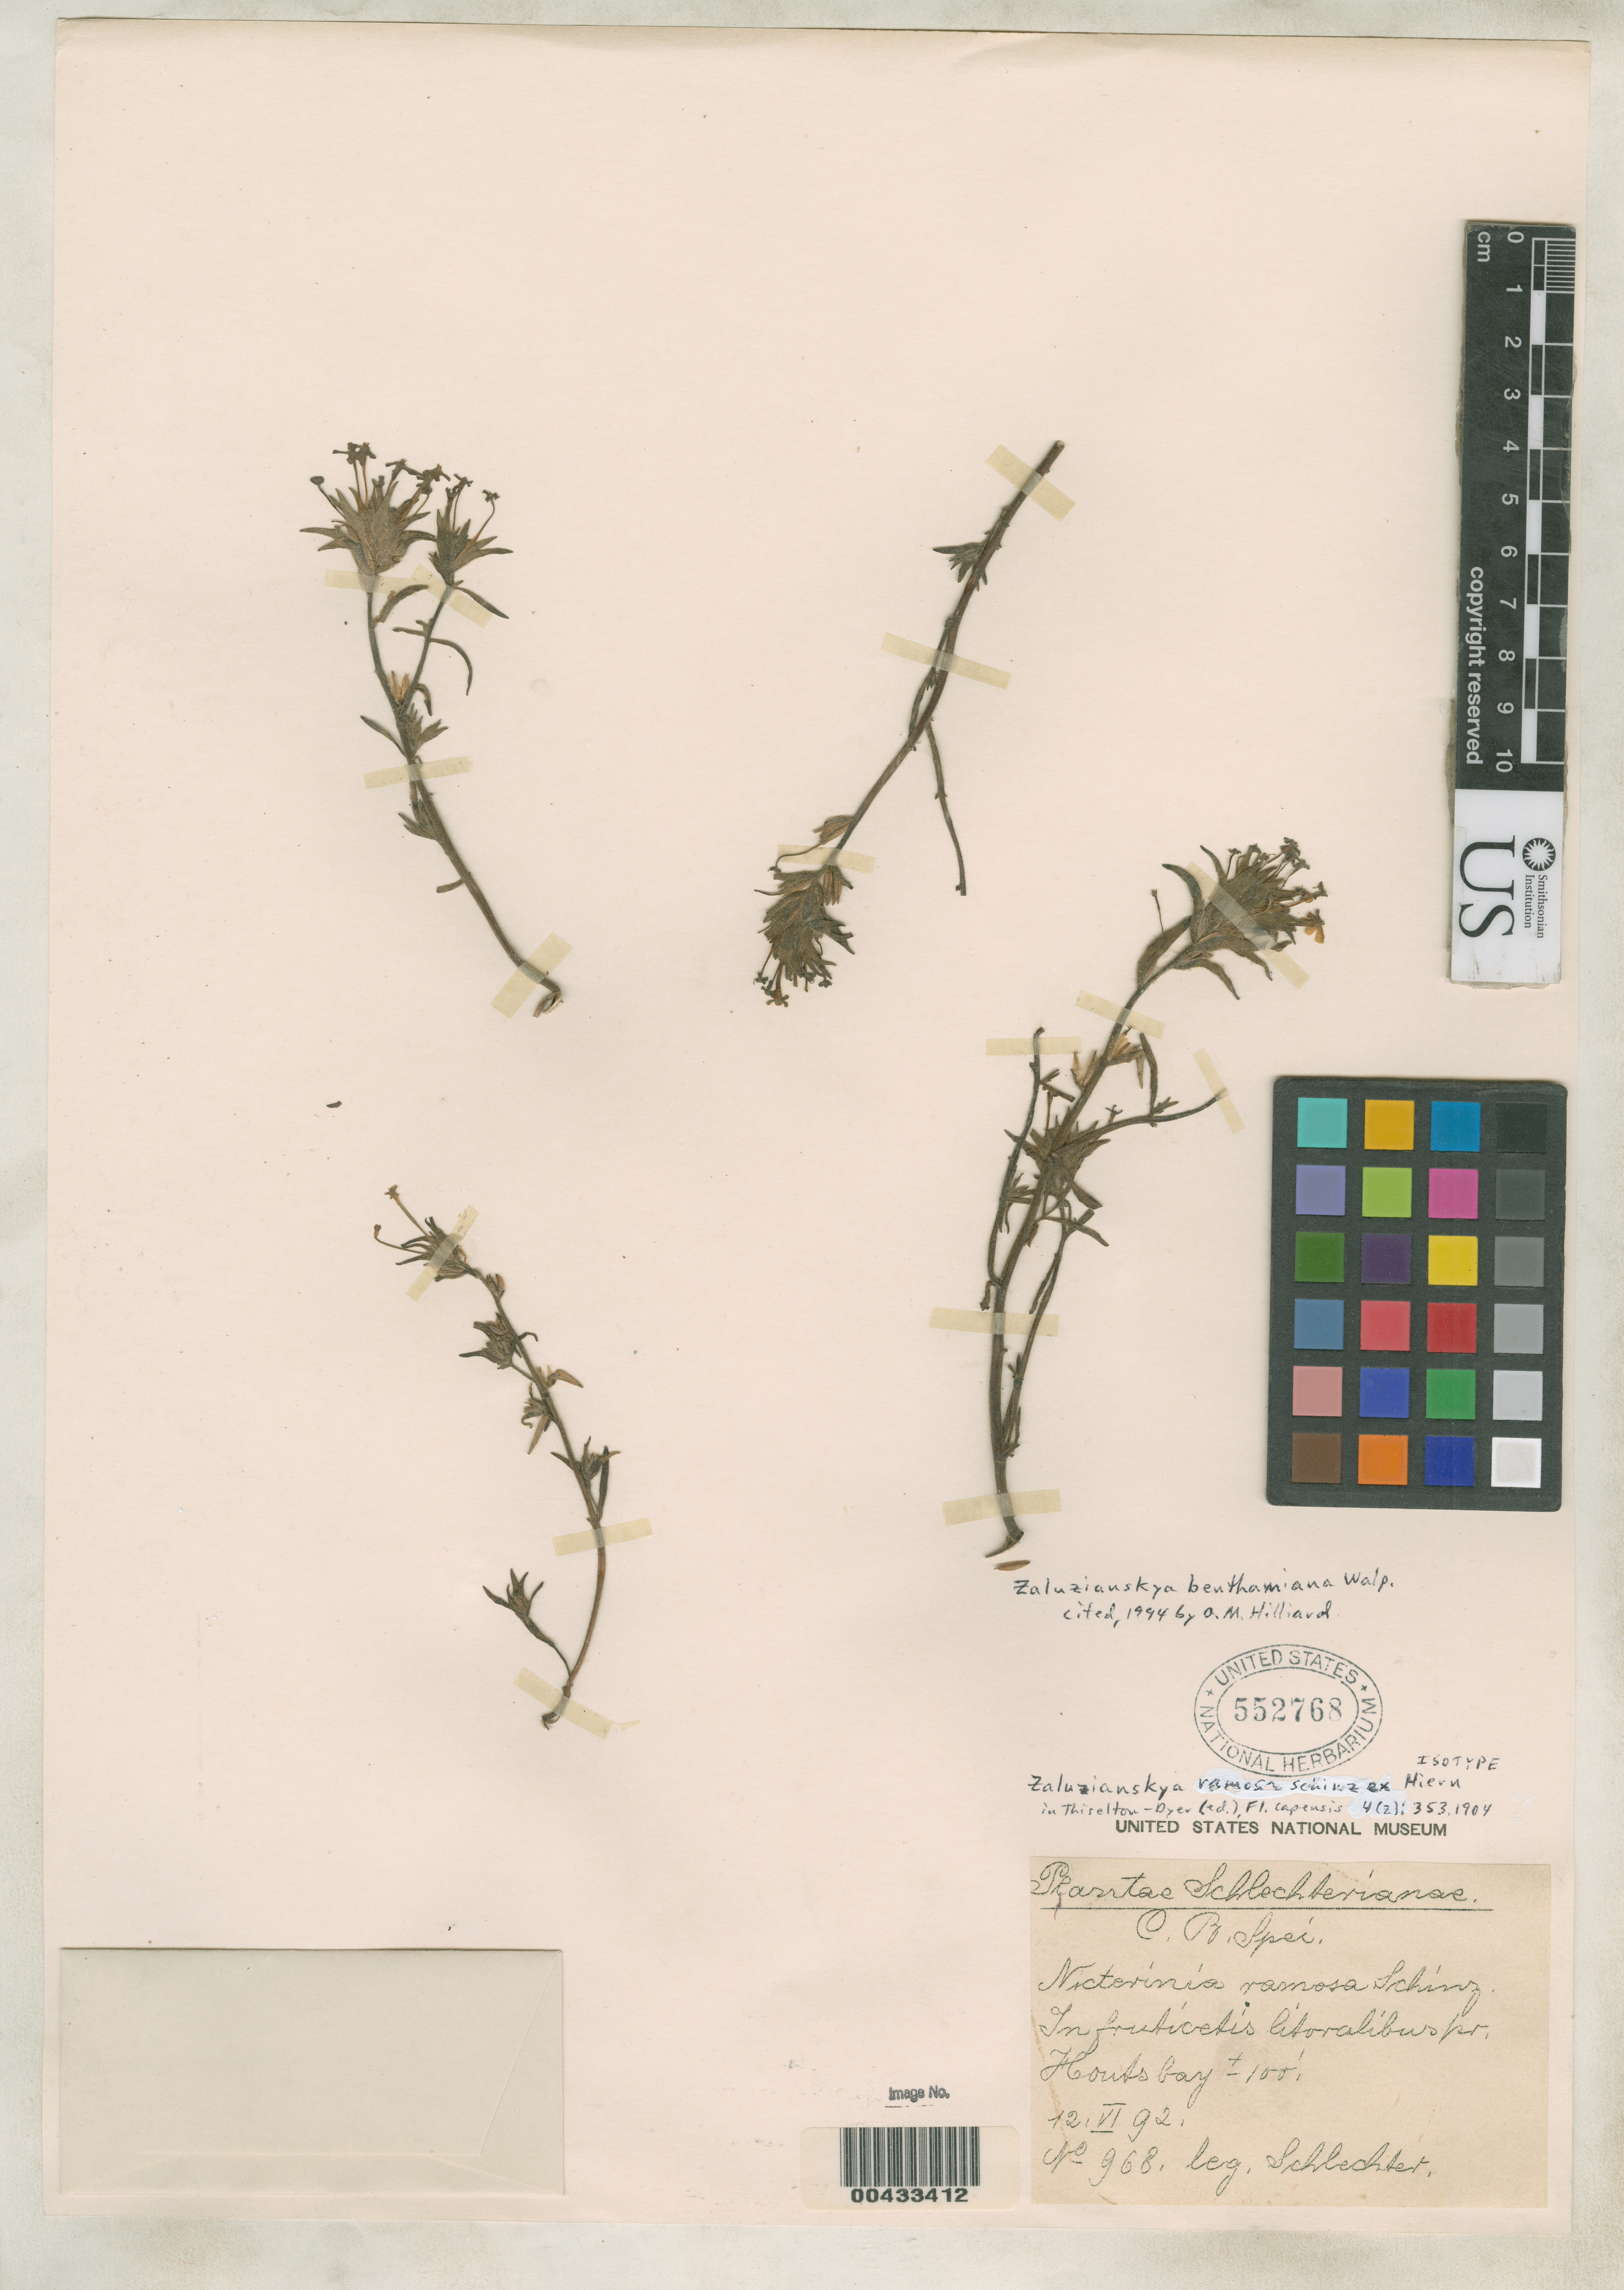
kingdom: Plantae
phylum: Tracheophyta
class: Magnoliopsida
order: Lamiales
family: Scrophulariaceae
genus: Zaluzianskya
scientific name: Zaluzianskya ramosa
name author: Schinz ex Hiern in Dyer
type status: Isotype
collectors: F. R. R. Schlechter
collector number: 968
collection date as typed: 12 Jun 1892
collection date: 1892-06-12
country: South Africa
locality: Hout Bay.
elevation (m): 30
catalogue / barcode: US 552768